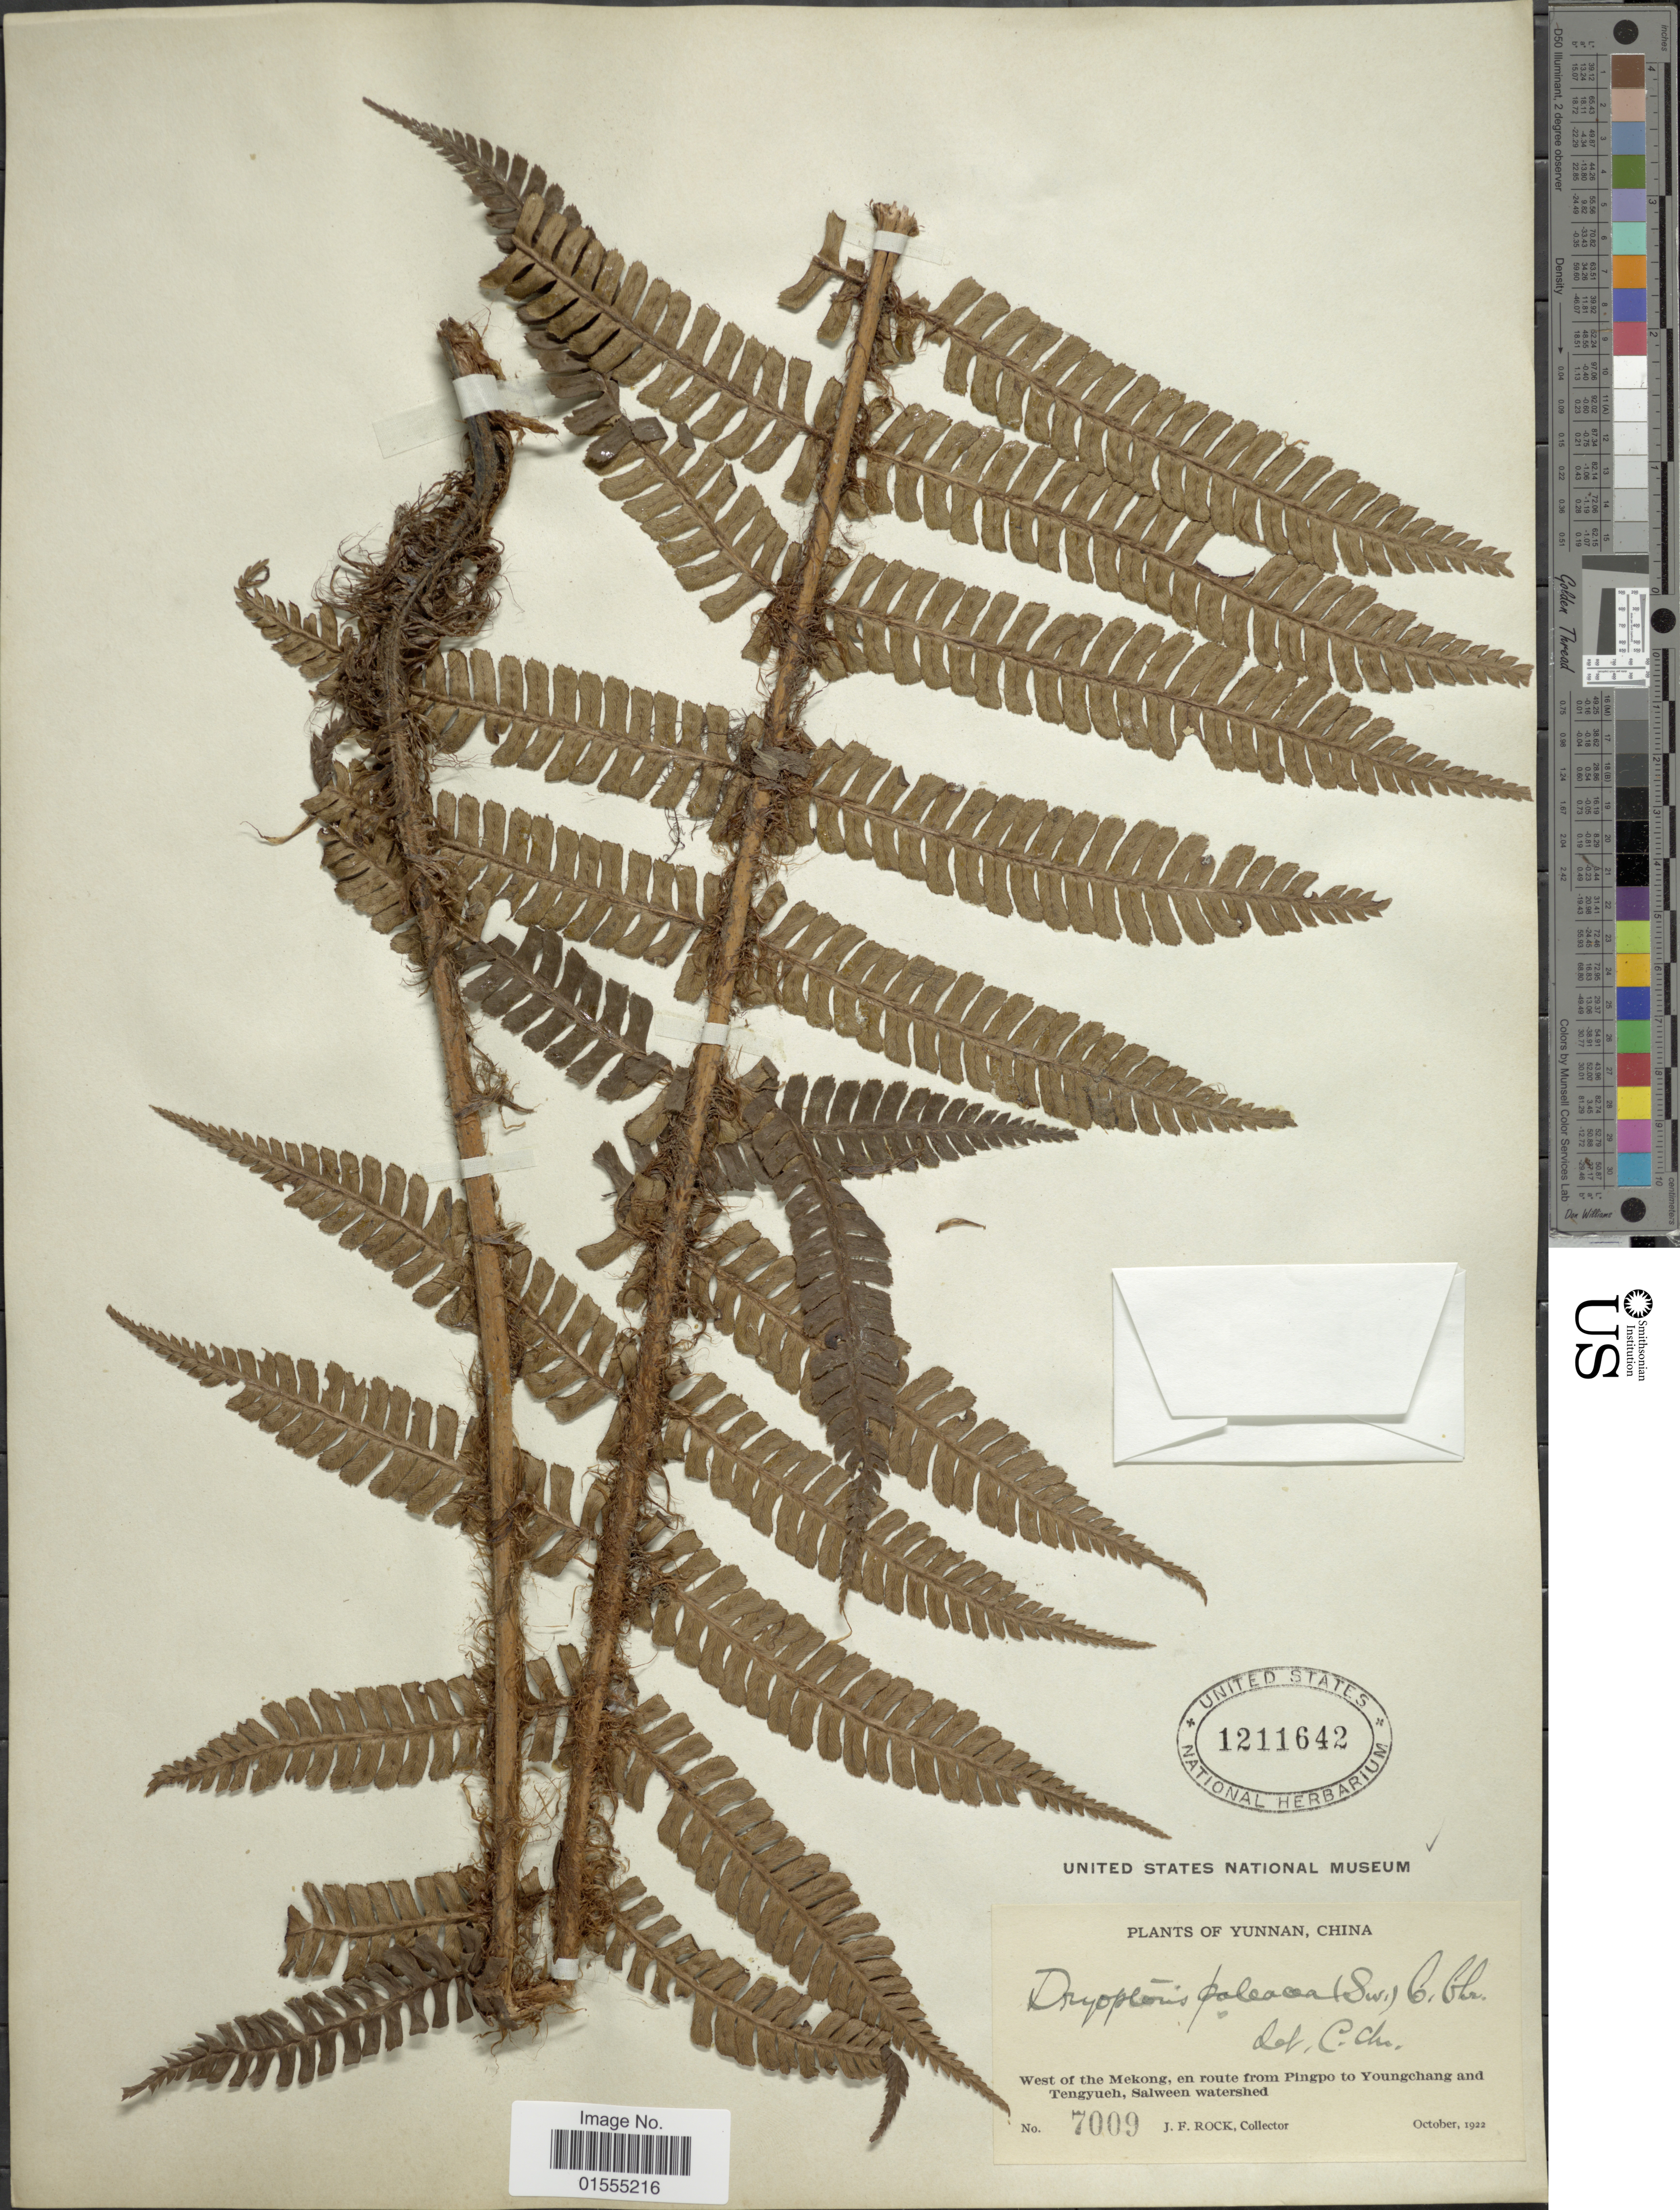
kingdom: Plantae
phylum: Tracheophyta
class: Polypodiopsida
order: Polypodiales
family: Dryopteridaceae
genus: Dryopteris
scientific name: Dryopteris wallichiana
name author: (Spreng.) Hyl.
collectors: J. Rock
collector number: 7009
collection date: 1922-10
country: China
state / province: Yunnan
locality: West of the Mekong, en route from Pingpo to Youngchang and Tengyueh,Salween watershed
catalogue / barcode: US 1211642